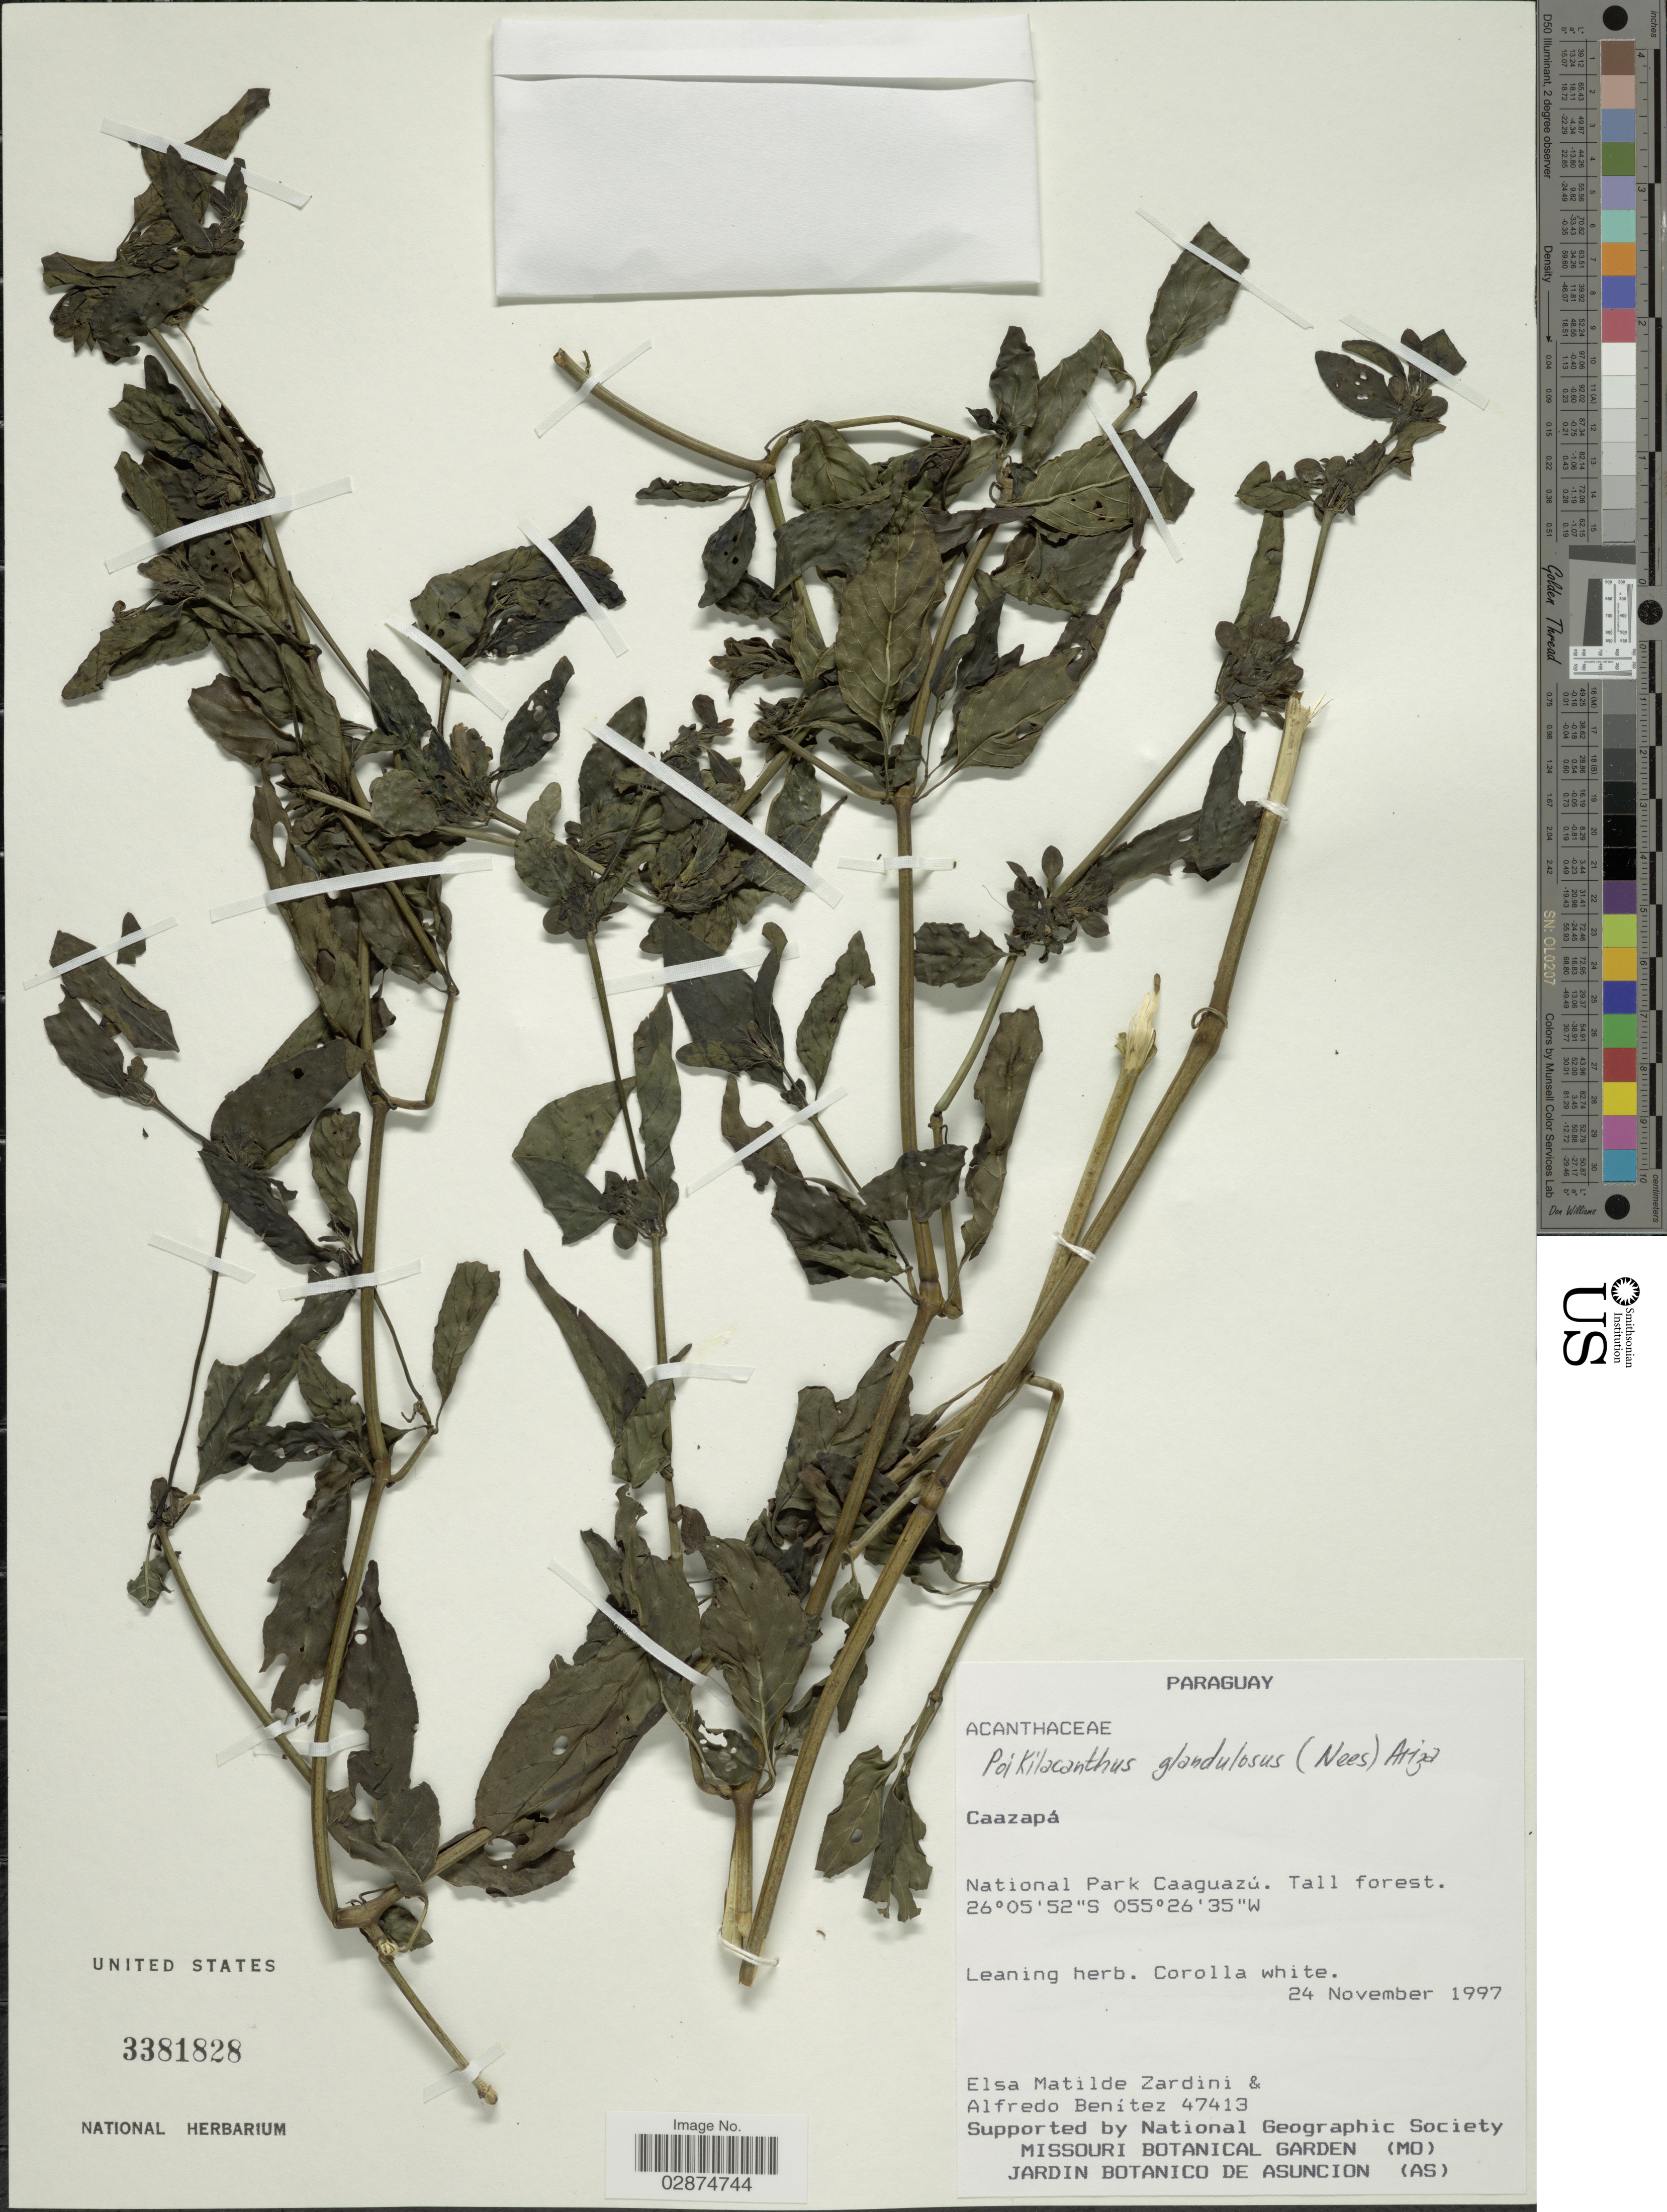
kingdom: Plantae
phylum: Tracheophyta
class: Magnoliopsida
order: Lamiales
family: Acanthaceae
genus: Poikilacanthus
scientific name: Poikilacanthus glandulosus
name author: (Nees) Ariza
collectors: E. M. Zardini & A. Benítez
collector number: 47413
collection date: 1997-11-24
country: Paraguay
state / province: Caazapa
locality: National Park Caaguazú.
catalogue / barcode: US 3381828